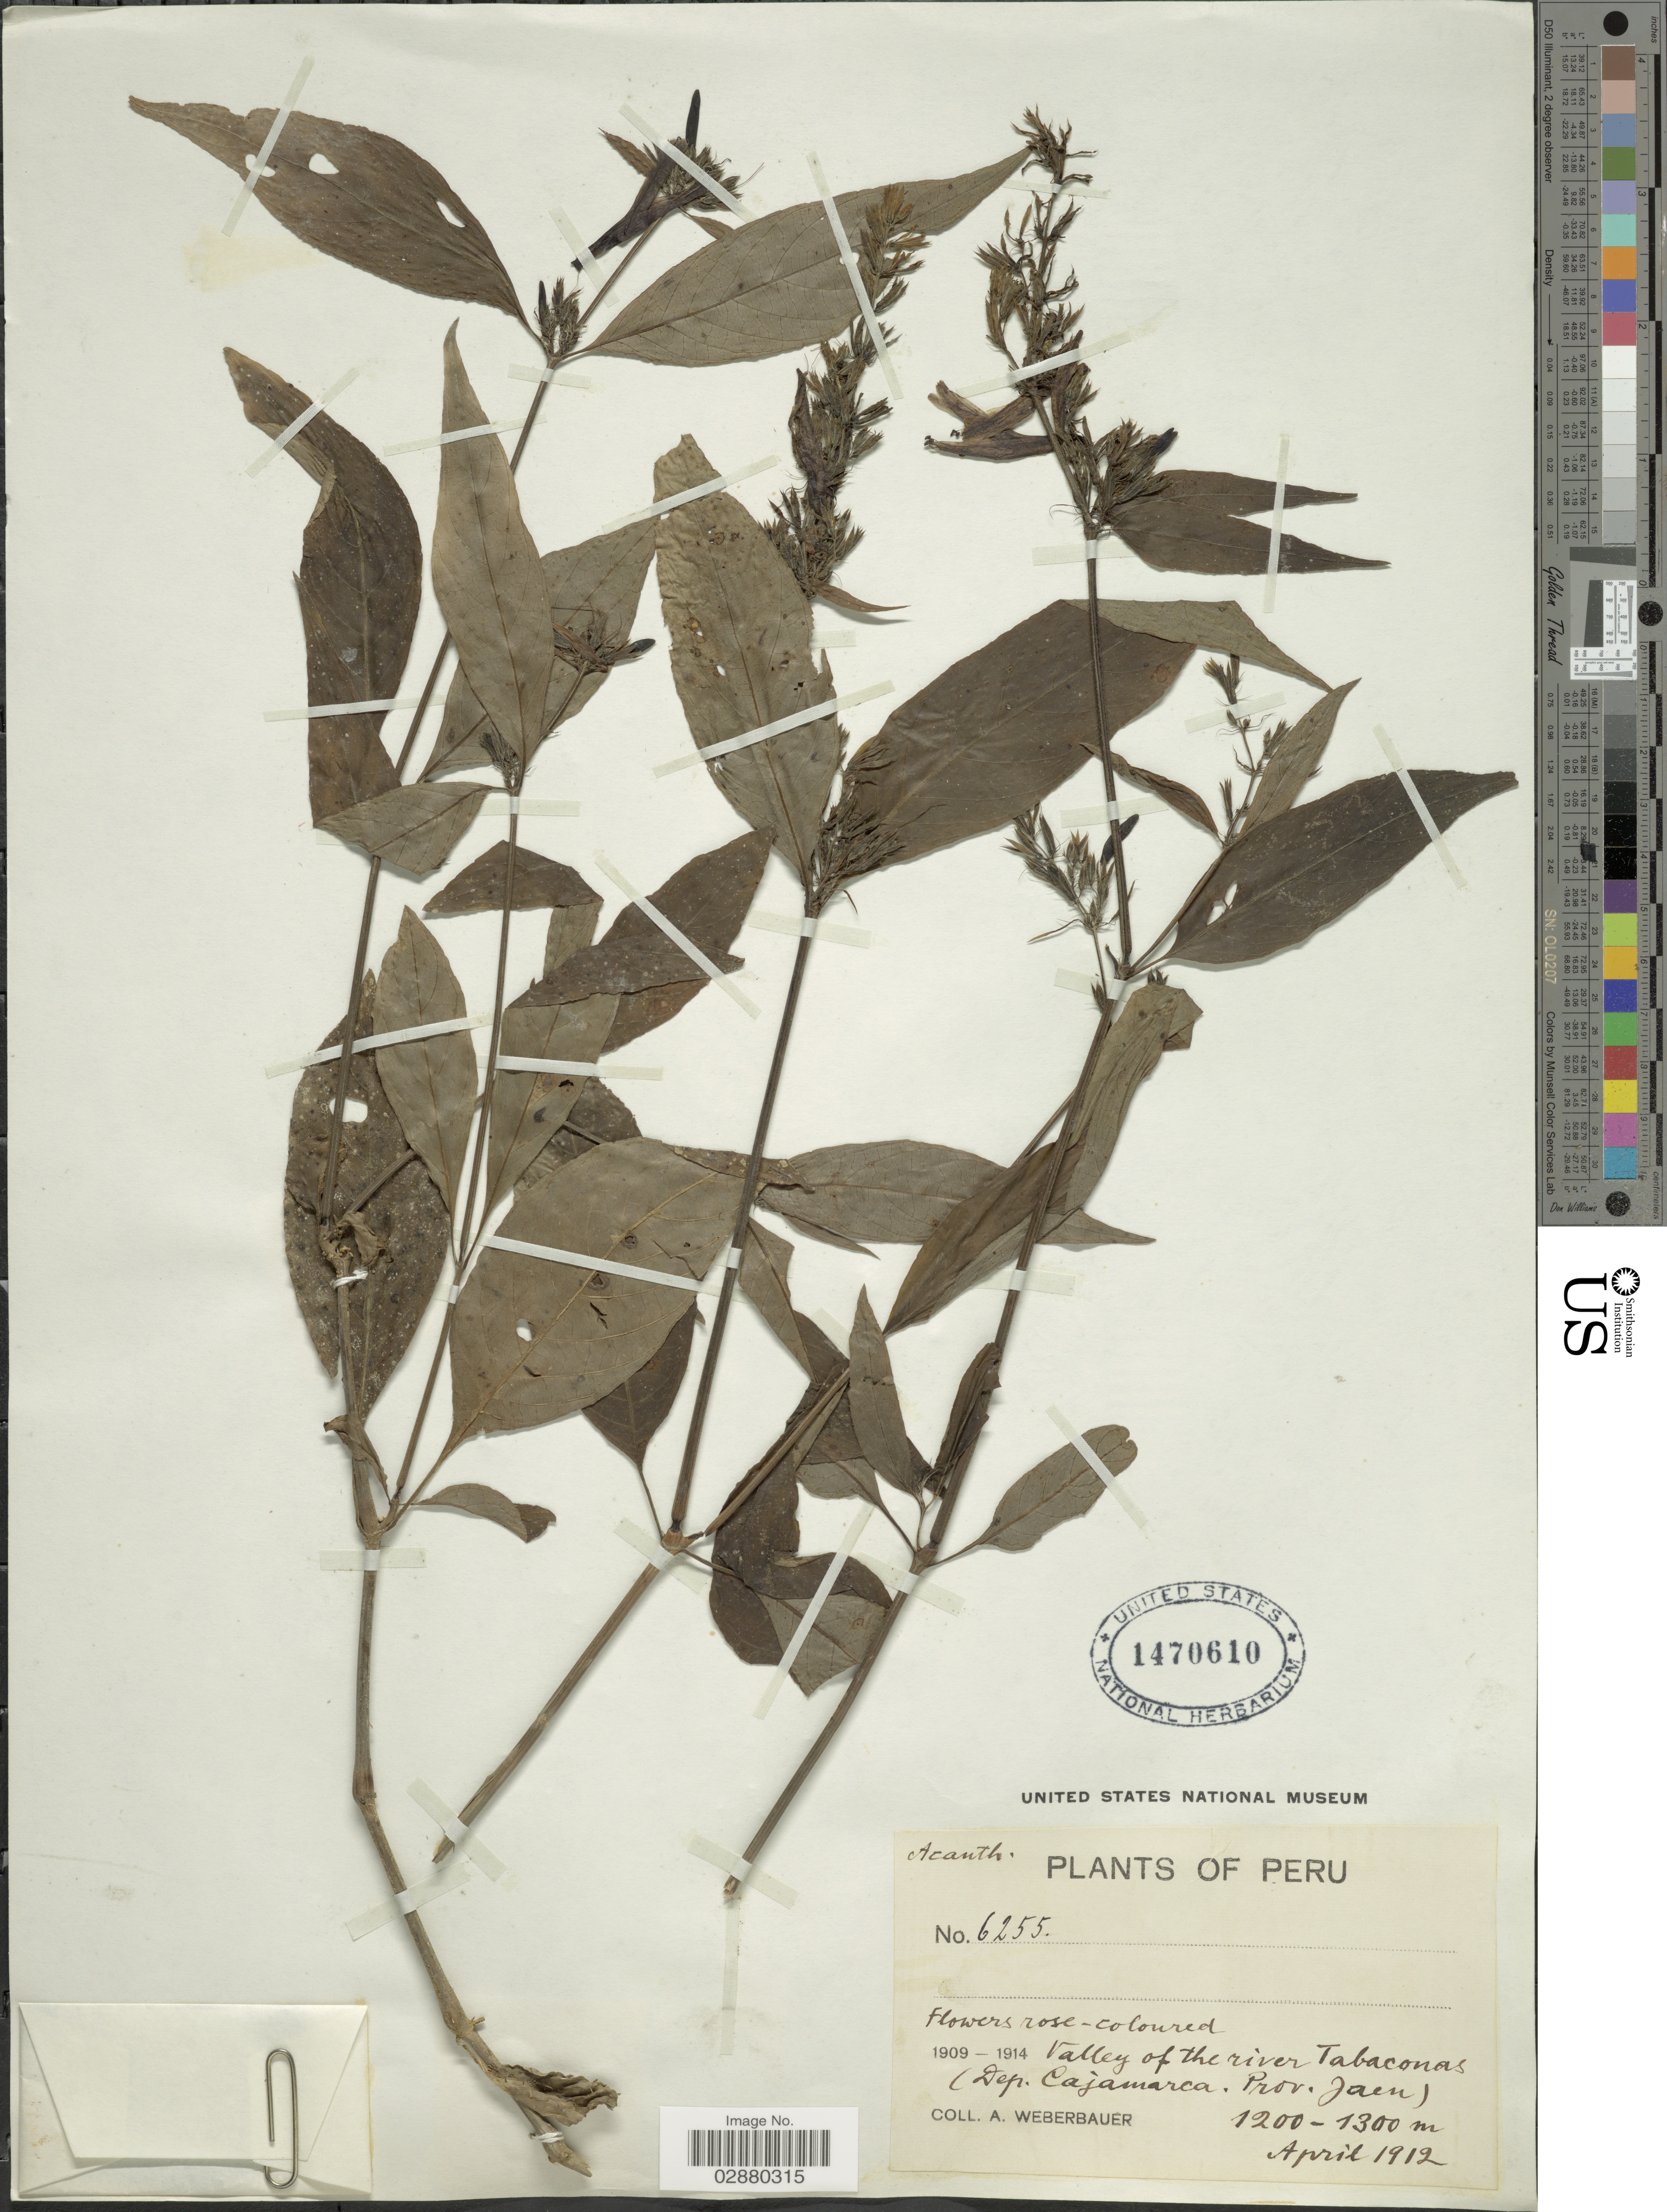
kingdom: Plantae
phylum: Tracheophyta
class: Magnoliopsida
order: Lamiales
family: Acanthaceae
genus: Justicia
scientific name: Justicia racemosa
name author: Ruiz & Pav.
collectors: A. Weberbauer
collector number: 6255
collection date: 1912-04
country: Peru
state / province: Cajamarca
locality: Valley of the river Tabaconas (Dep. Cajamarca. Prov. Jaen).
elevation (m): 1200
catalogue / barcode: US 1470610